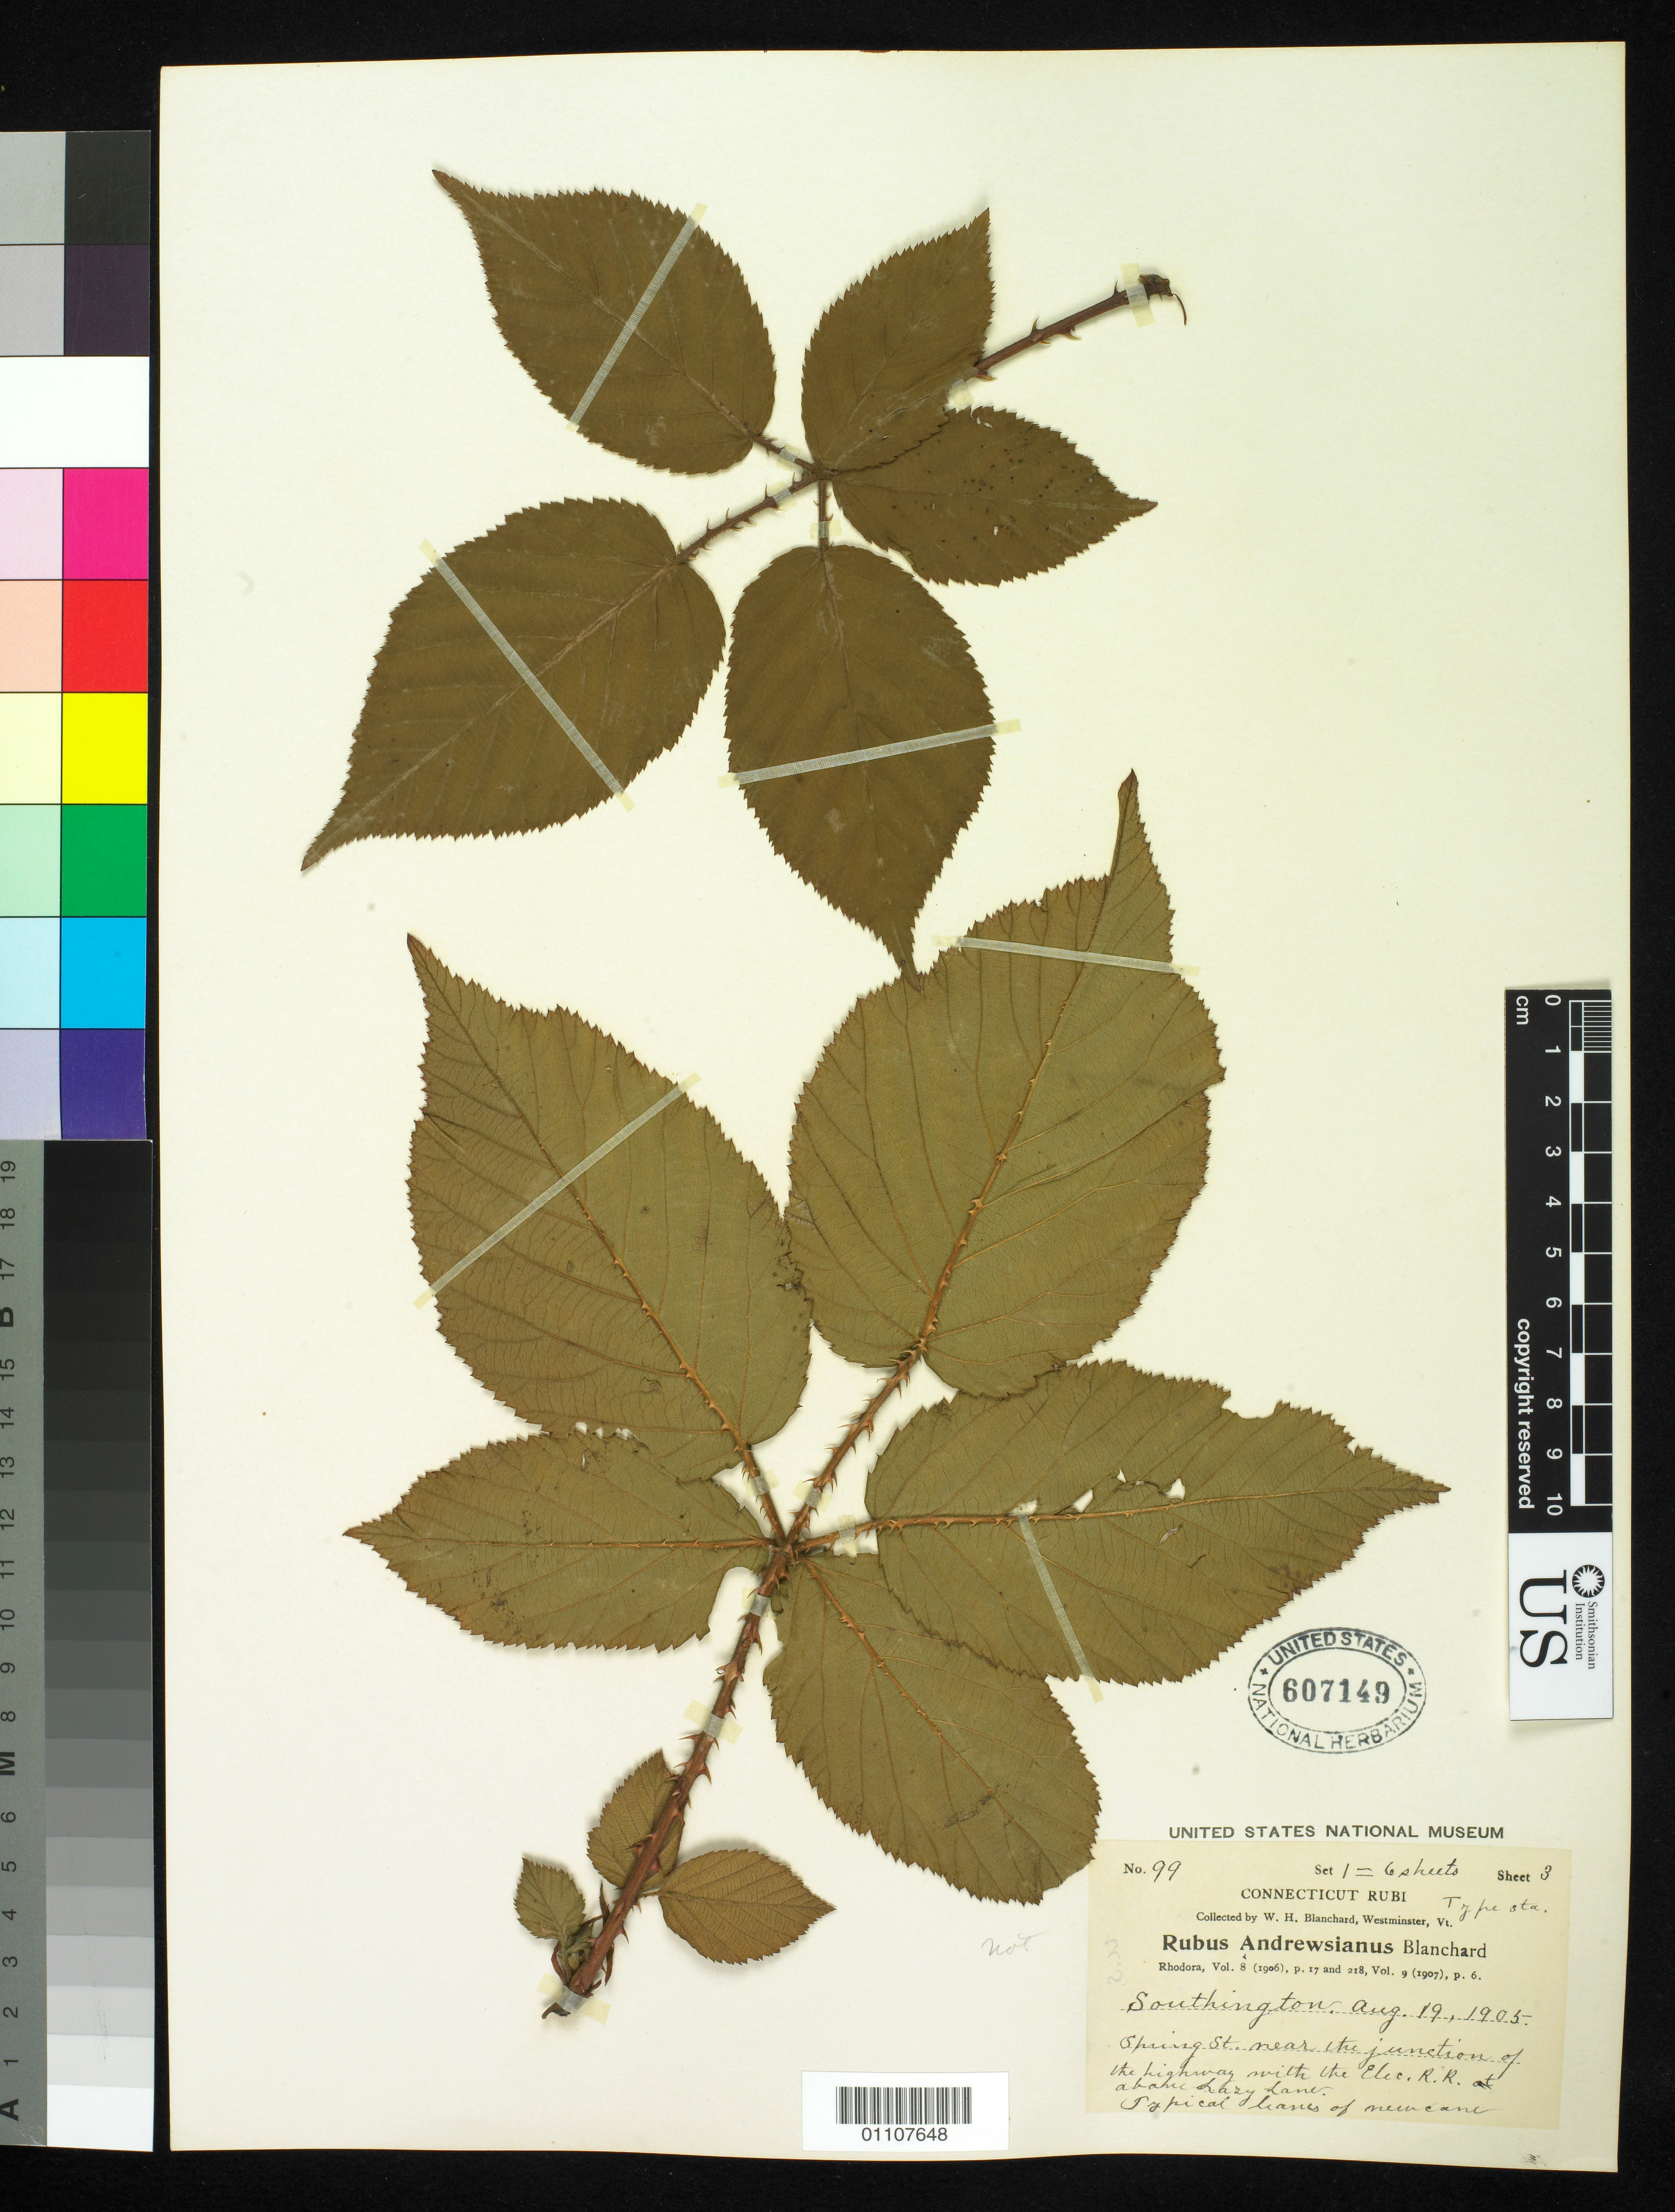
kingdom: Plantae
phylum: Tracheophyta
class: Magnoliopsida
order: Rosales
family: Rosaceae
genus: Rubus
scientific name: Rubus andrewsianus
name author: Blanch.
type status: Syntype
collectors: W. H. Blanchard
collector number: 99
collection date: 1905-08-19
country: United States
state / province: Connecticut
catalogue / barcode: US 607149